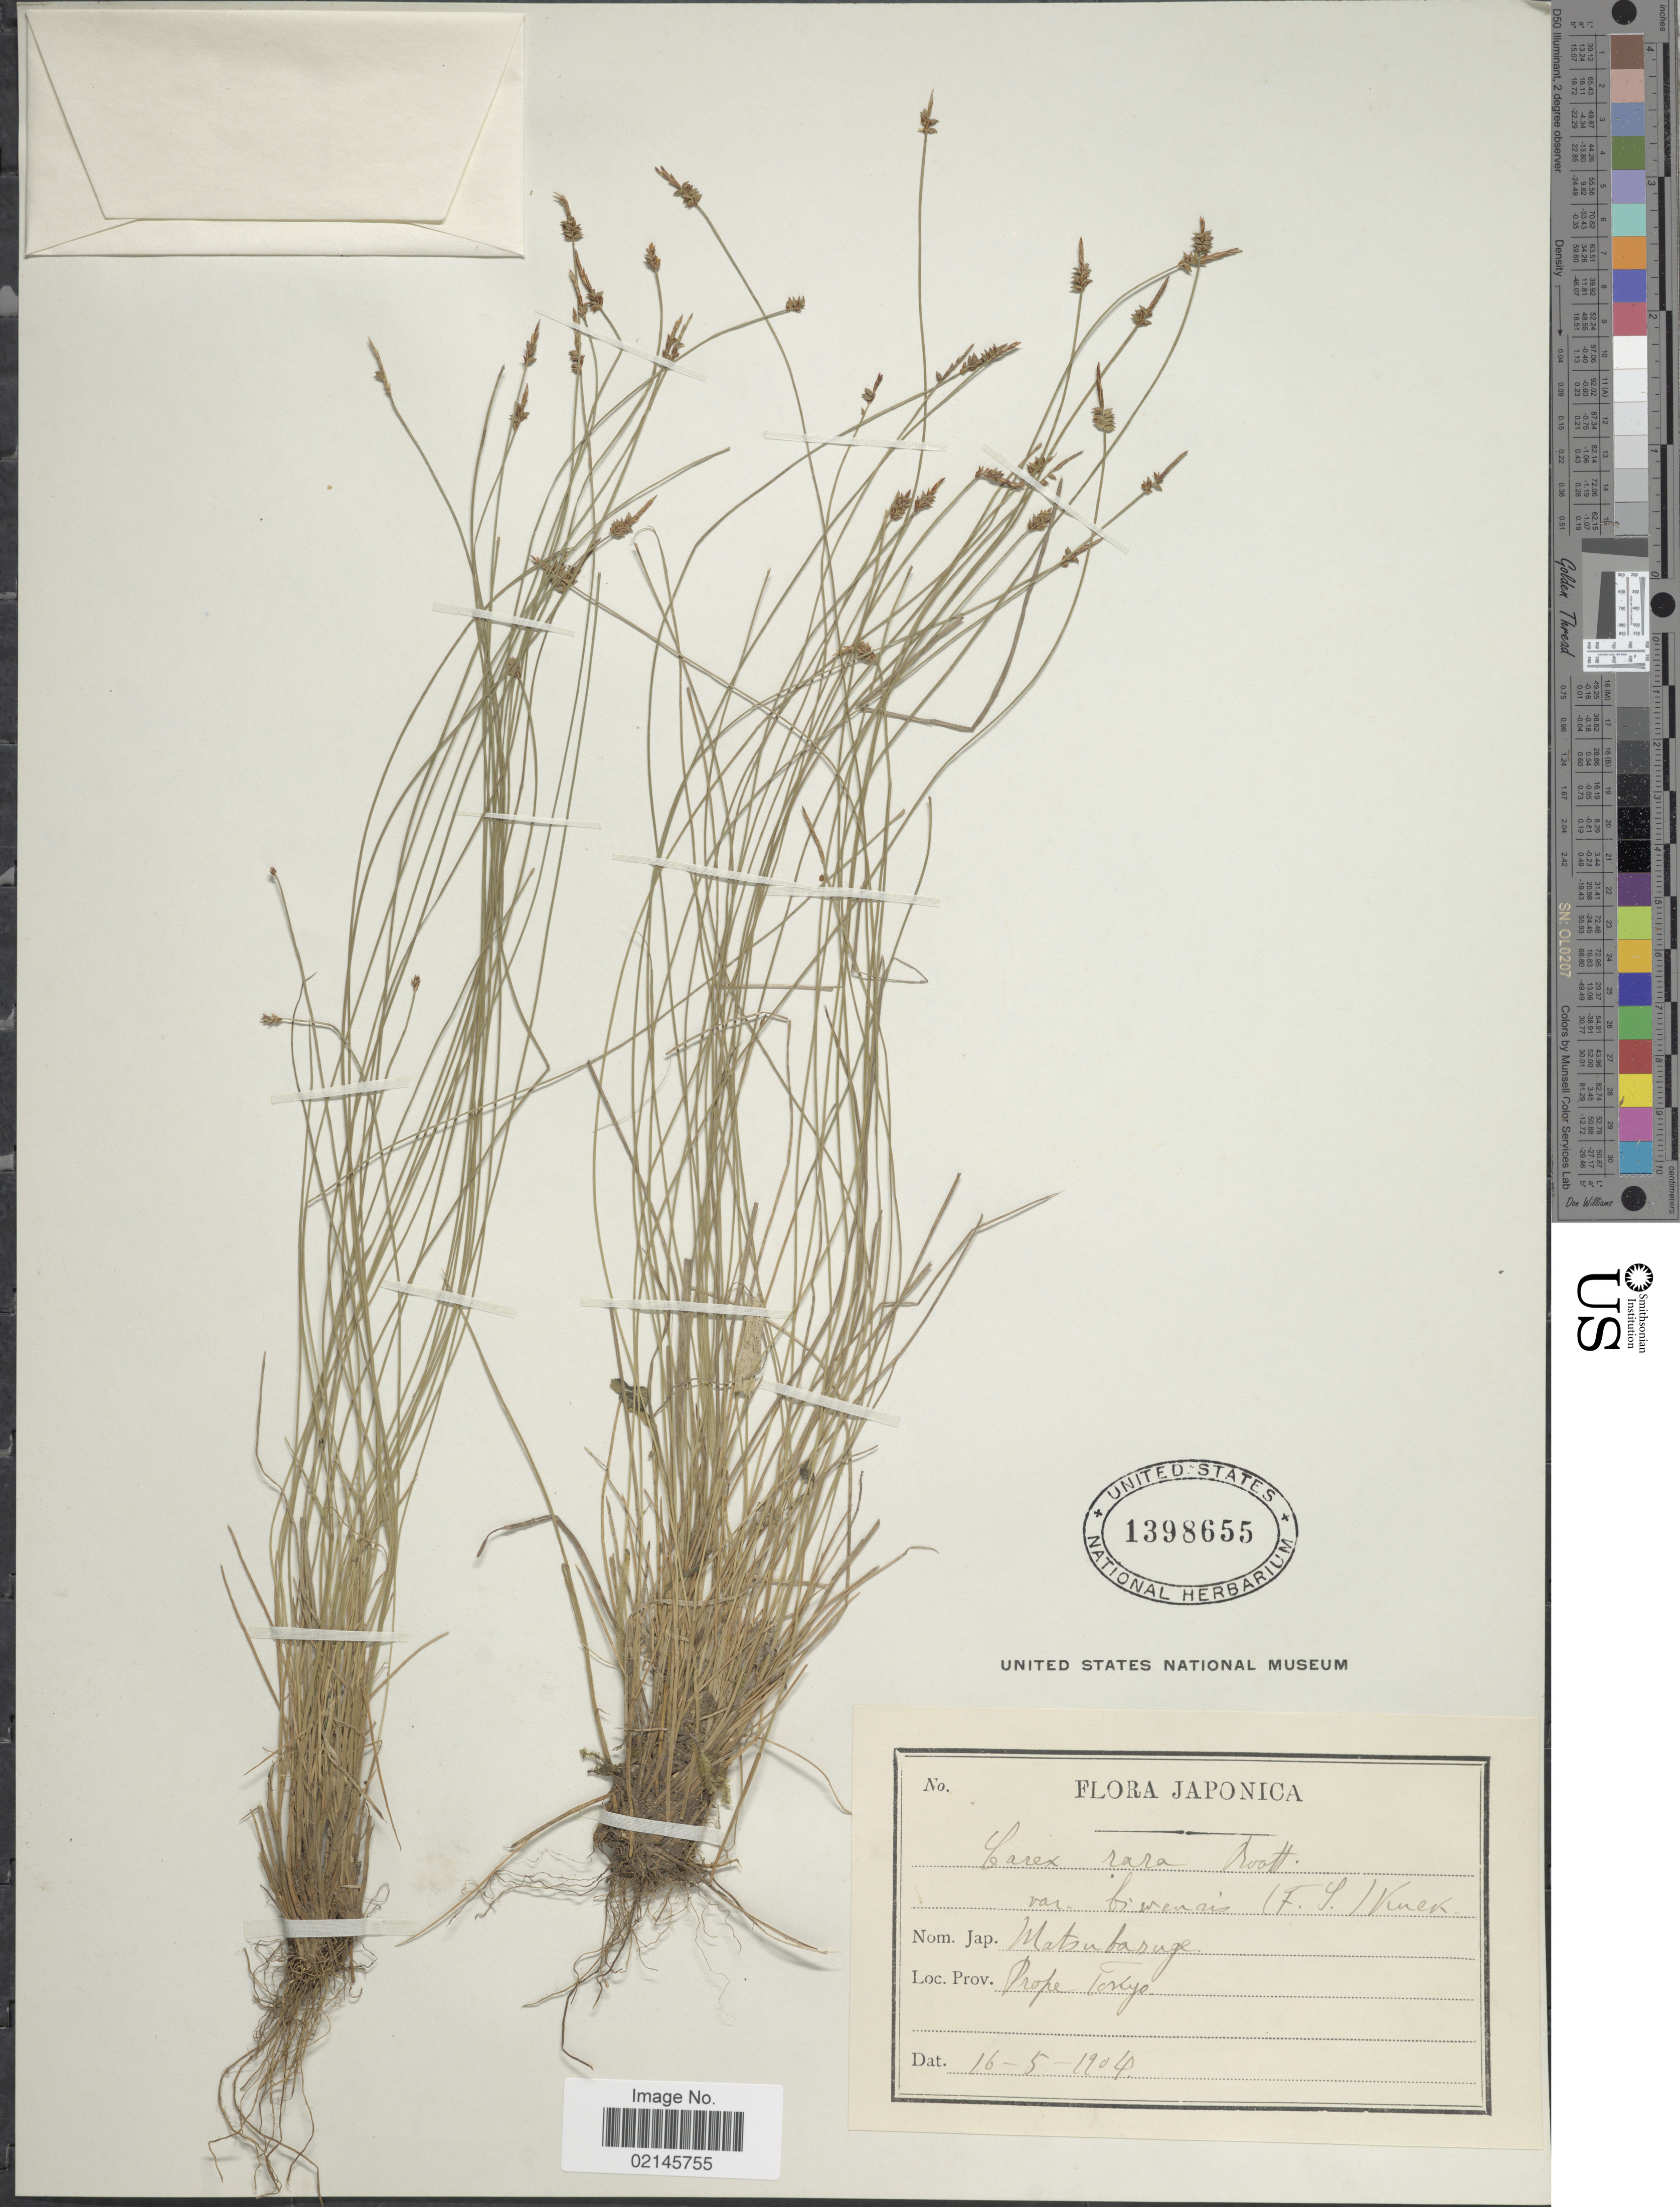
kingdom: Plantae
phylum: Tracheophyta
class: Liliopsida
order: Poales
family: Cyperaceae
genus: Carex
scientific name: Carex rara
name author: Boott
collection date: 1904-05-16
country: Japan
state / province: Tokyo, Federal City of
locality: Prope Tokyo.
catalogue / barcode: US 1398655